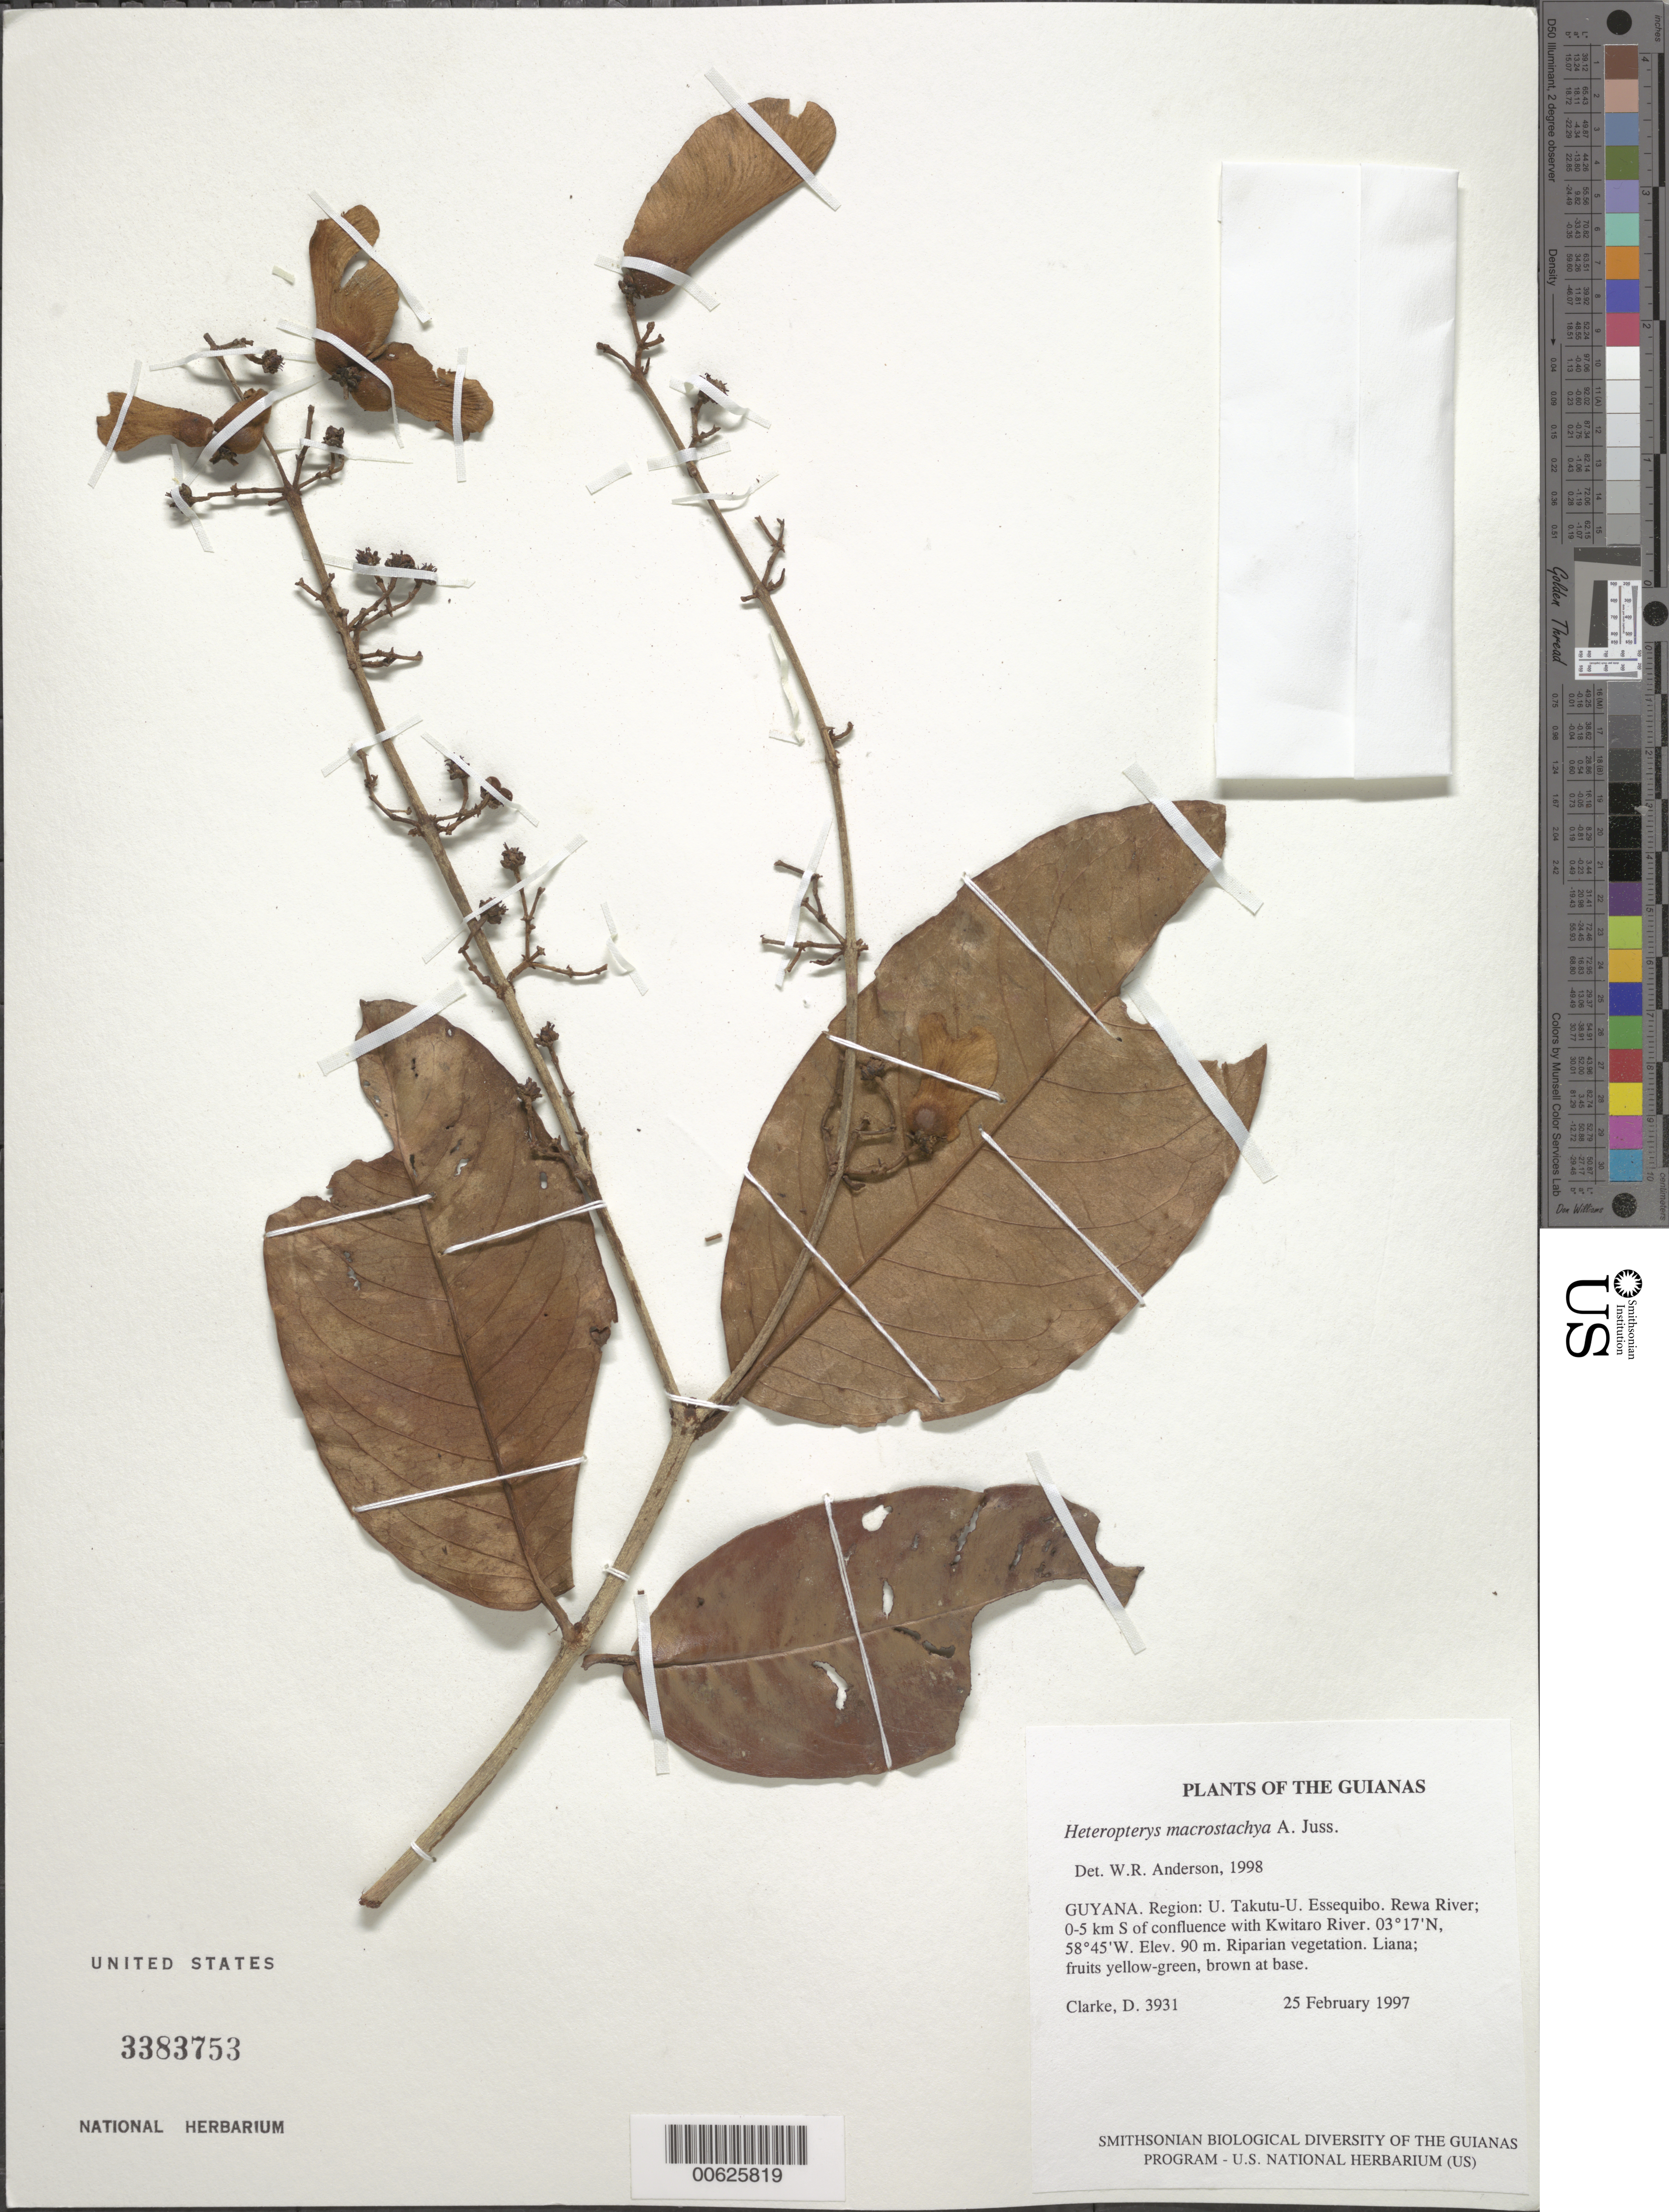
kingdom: Plantae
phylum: Tracheophyta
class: Magnoliopsida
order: Malpighiales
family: Malpighiaceae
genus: Heteropterys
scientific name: Heteropterys macrostachya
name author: A. Juss.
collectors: D. Clarke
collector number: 3931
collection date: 1997-02-25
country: Guyana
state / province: U. Takutu-U. Essequibo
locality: The Guianas. Region: U. Takutu-U. Essequibo. Rewa River; 0-5 km S of confluence with Kwitaro River.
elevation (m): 90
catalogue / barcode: US 3383753